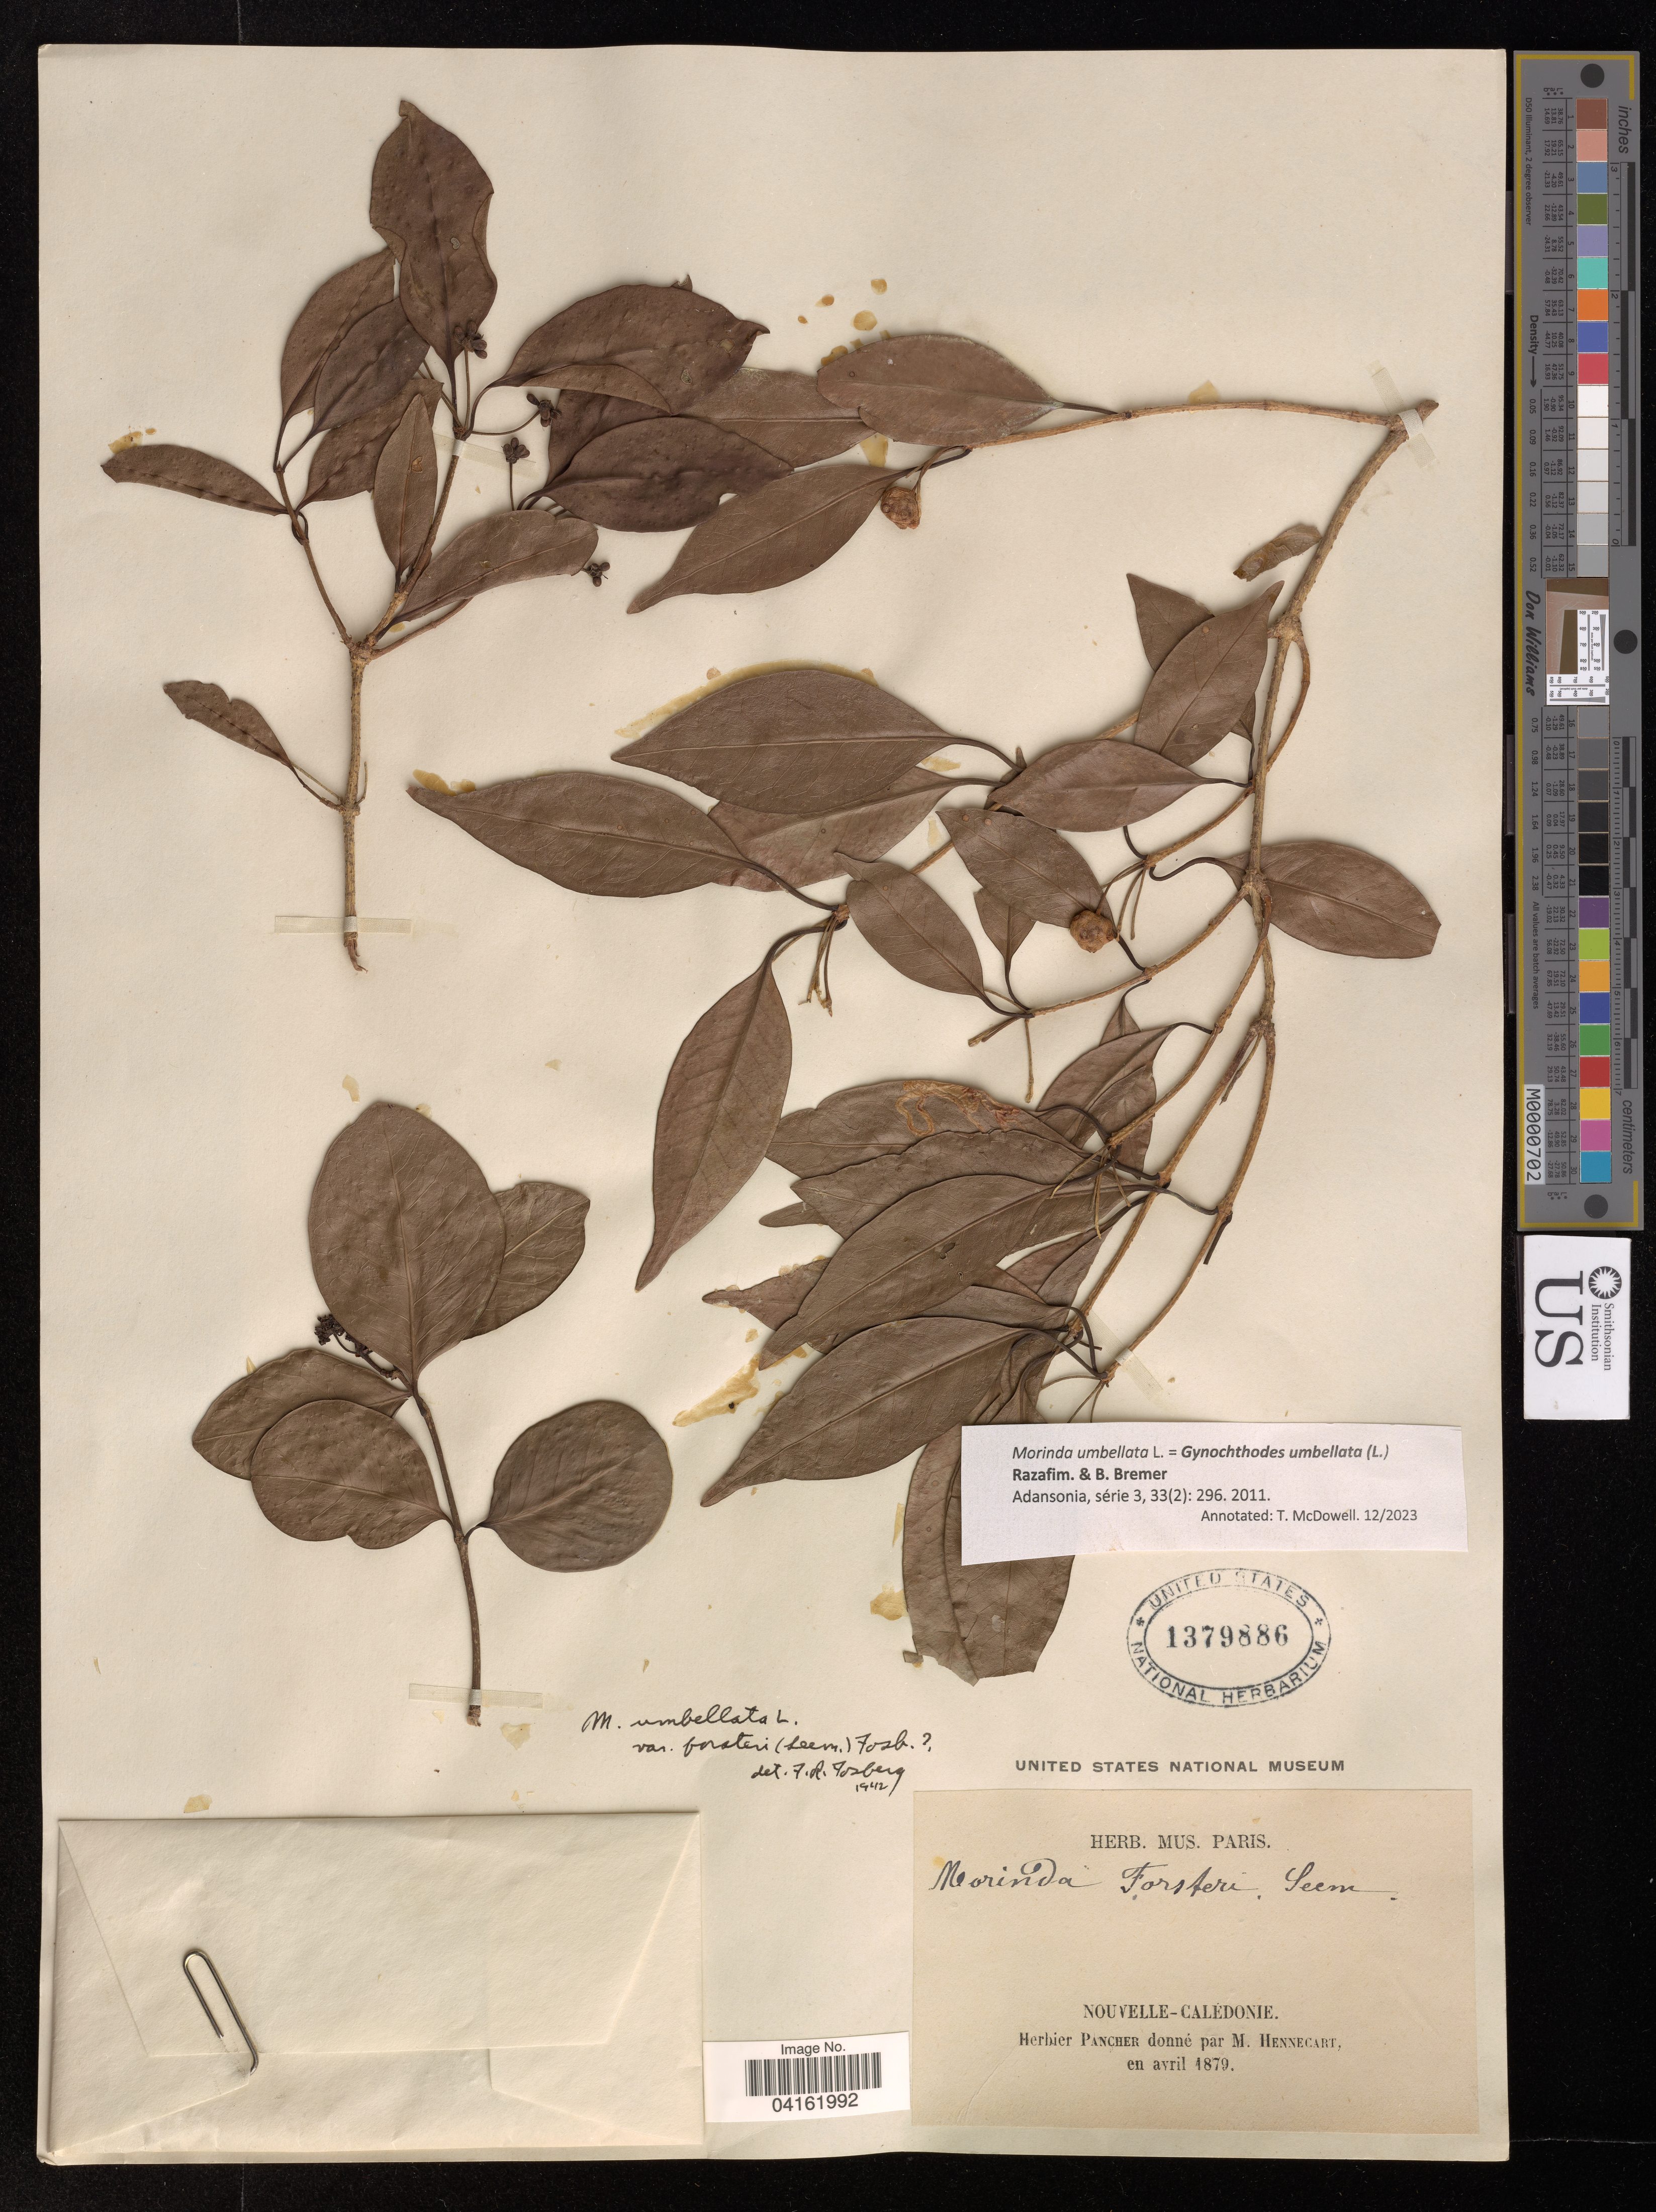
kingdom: Plantae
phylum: Tracheophyta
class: Magnoliopsida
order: Gentianales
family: Rubiaceae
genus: Gynochthodes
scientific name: Gynochthodes umbellata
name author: (L.) Razafim. & B. Bremer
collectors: Ex herb. Pancher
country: New Caledonia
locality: Nouvelle-Calédonie.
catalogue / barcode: US 1379886